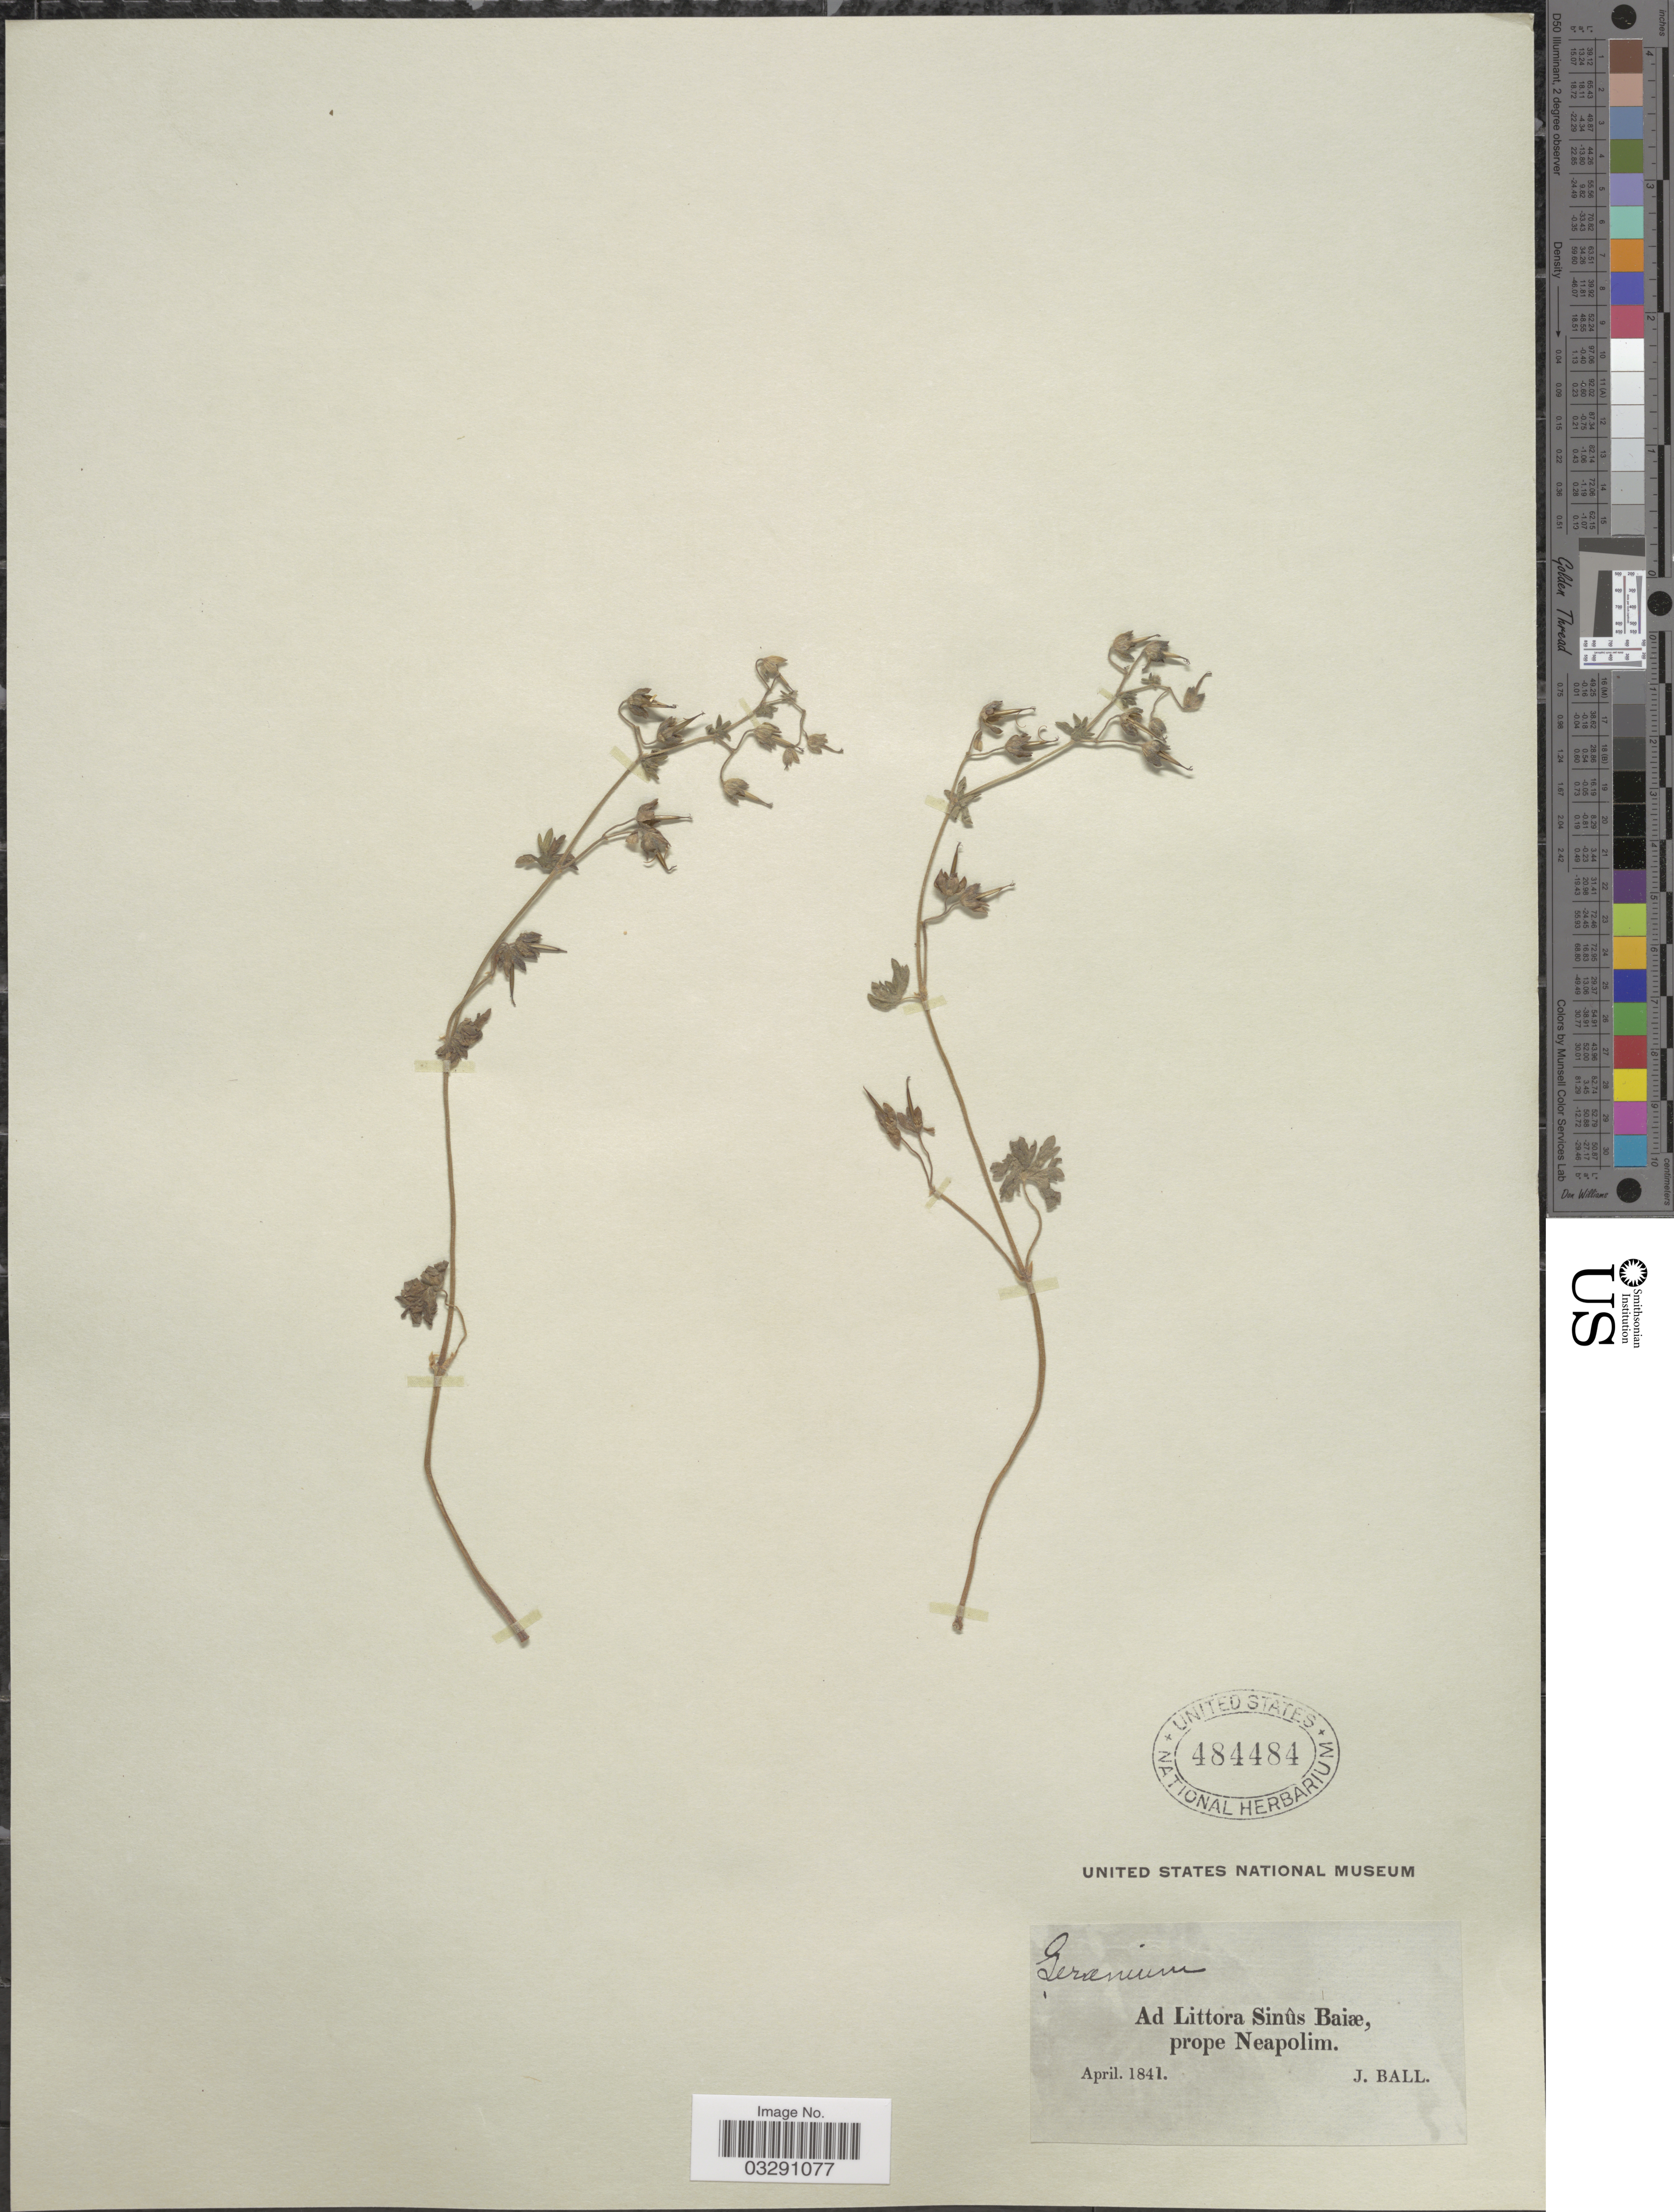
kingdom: Plantae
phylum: Tracheophyta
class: Magnoliopsida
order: Geraniales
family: Geraniaceae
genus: Geranium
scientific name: Geranium sp.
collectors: J. Ball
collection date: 1841-04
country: Italy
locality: Ad Littora Sinûs Baiæ, prope Neapolim.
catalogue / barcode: US 484484